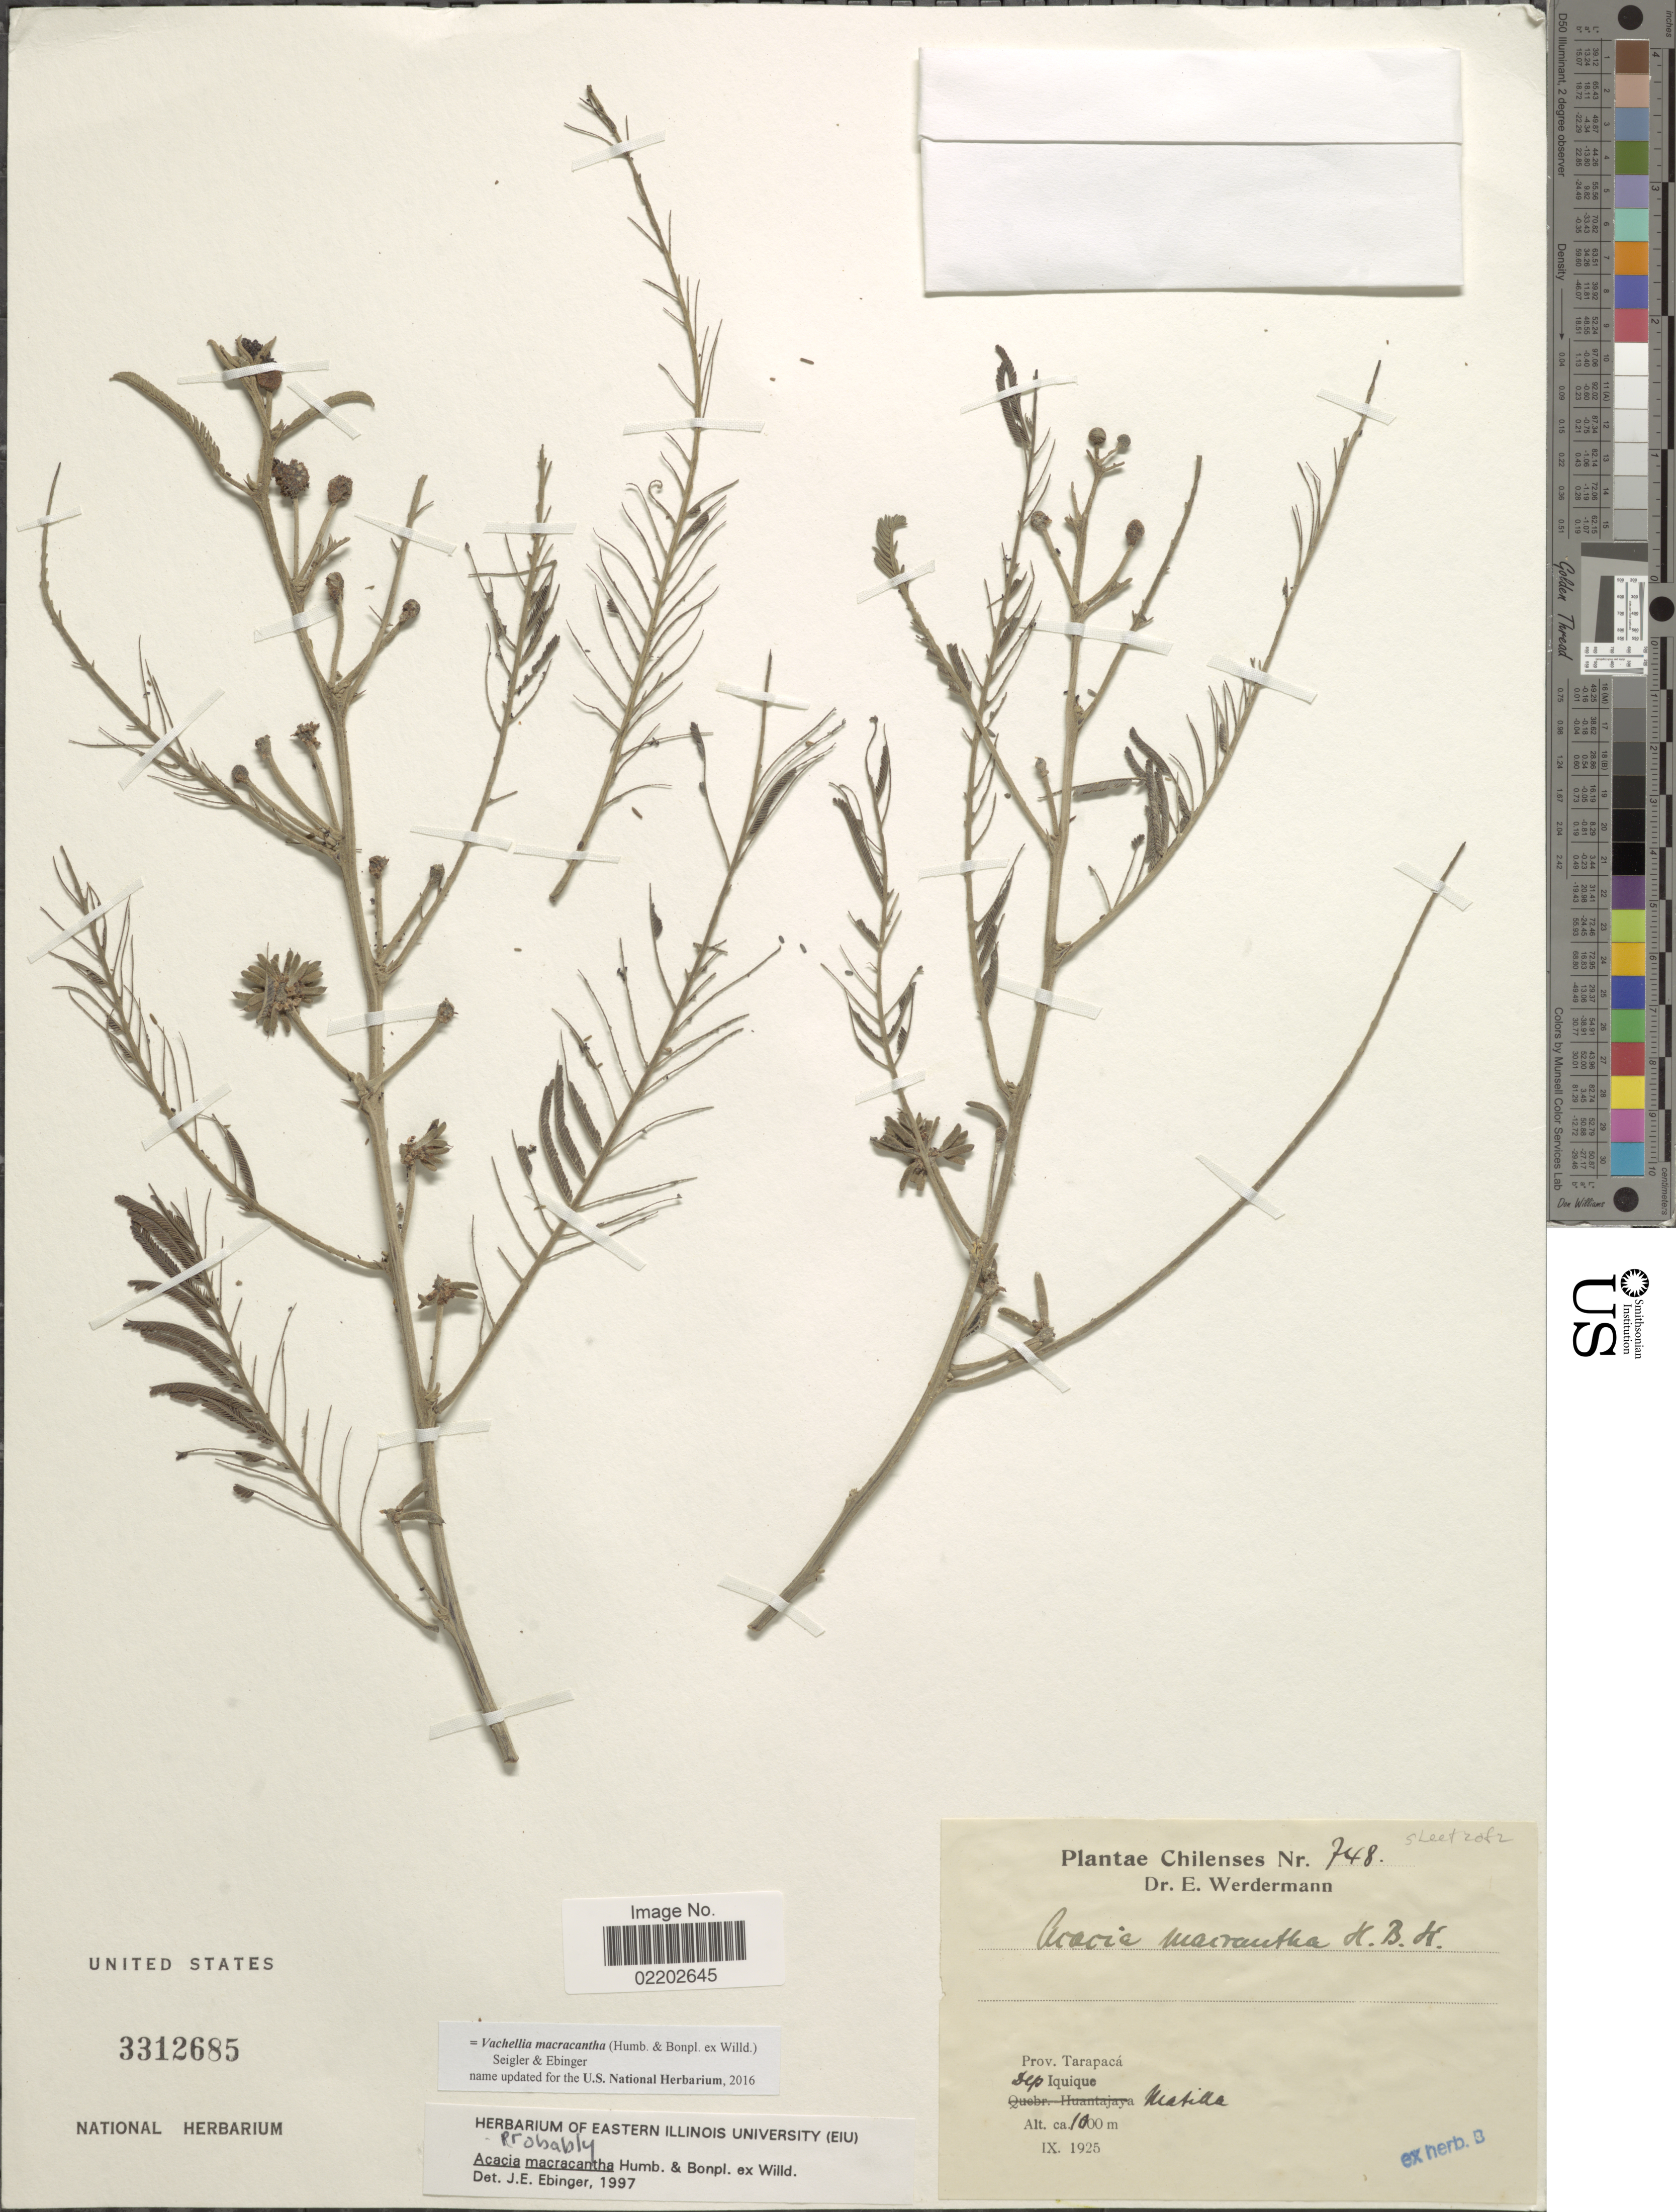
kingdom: Plantae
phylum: Tracheophyta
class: Magnoliopsida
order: Fabales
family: Fabaceae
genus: Vachellia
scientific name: Vachellia macracantha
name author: (Humb. & Bonpl. ex Willd.) Seigler & Ebinger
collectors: E. Werdermann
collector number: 748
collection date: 1925-09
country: Chile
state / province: Tarapacá (I)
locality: Prov. Tarapaca. Dep Iquique, Matilla.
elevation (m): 1000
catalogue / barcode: US 3312685